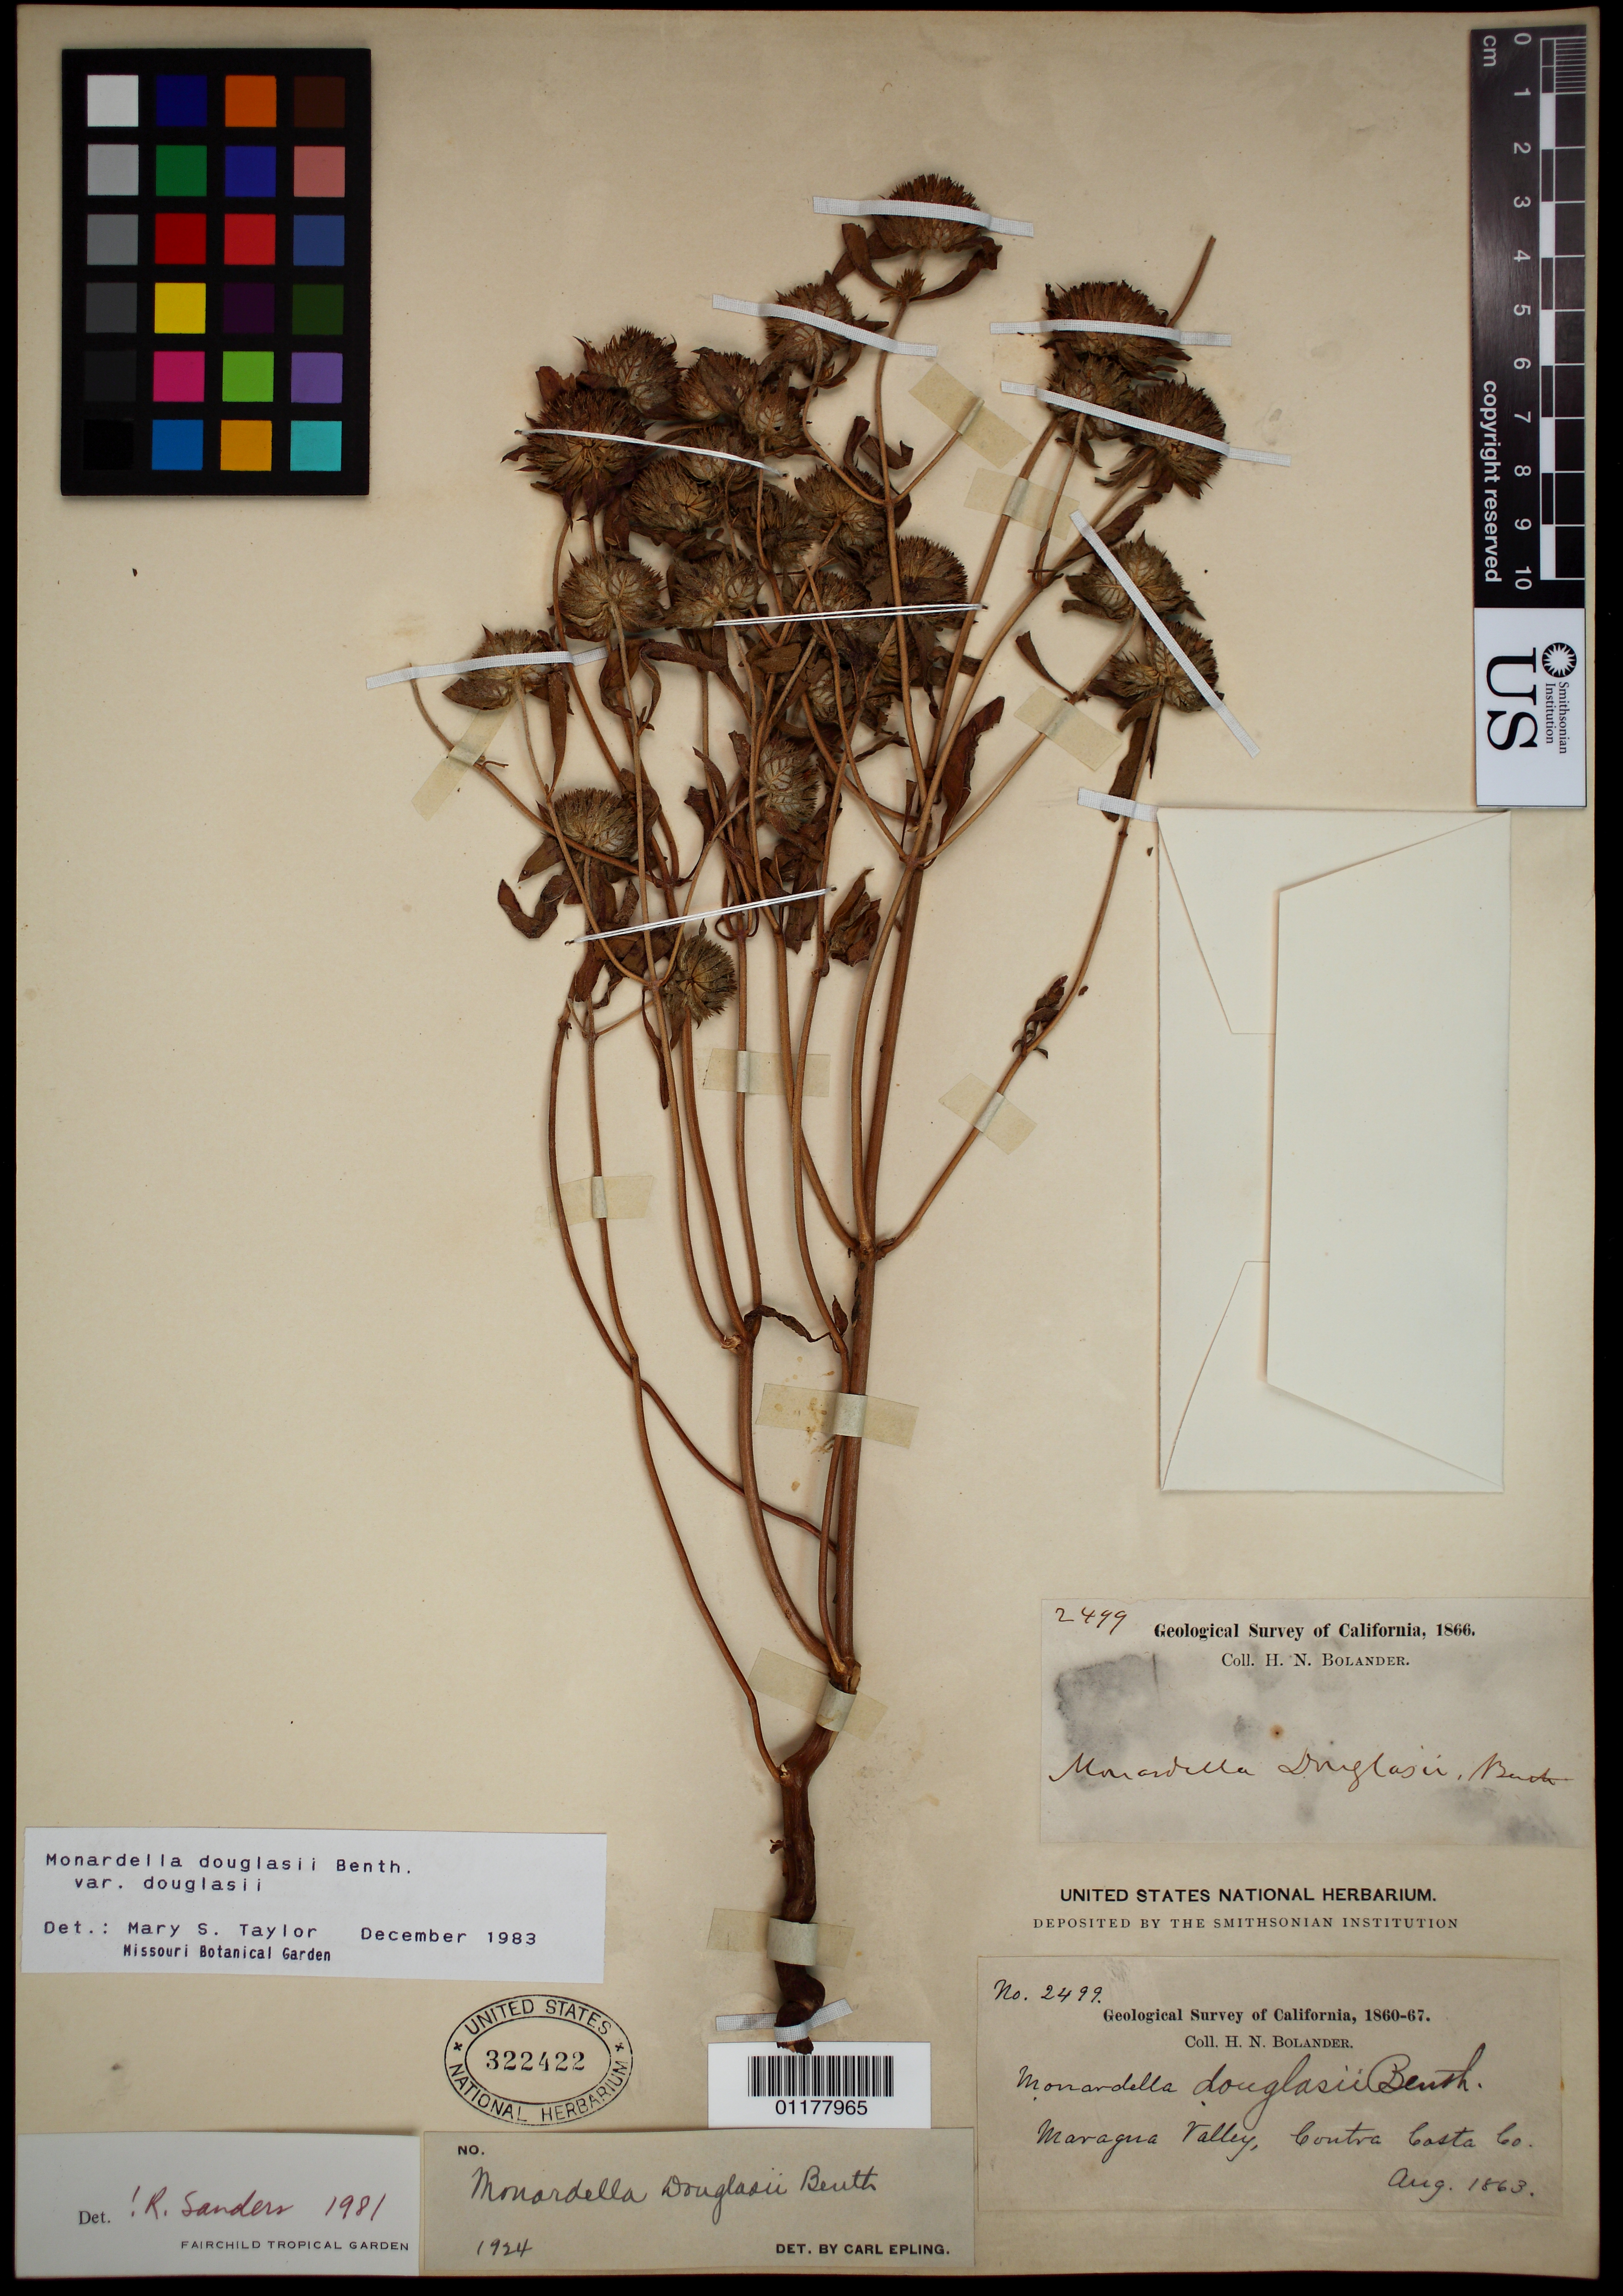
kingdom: Plantae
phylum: Tracheophyta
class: Magnoliopsida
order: Lamiales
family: Lamiaceae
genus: Monardella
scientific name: Monardella douglasii var. douglasii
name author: Benth.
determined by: Taylor, M. S.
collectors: H. Bolander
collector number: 2499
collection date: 1863-08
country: United States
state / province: California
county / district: Contra Costa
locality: Maragna Valley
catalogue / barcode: US 322422